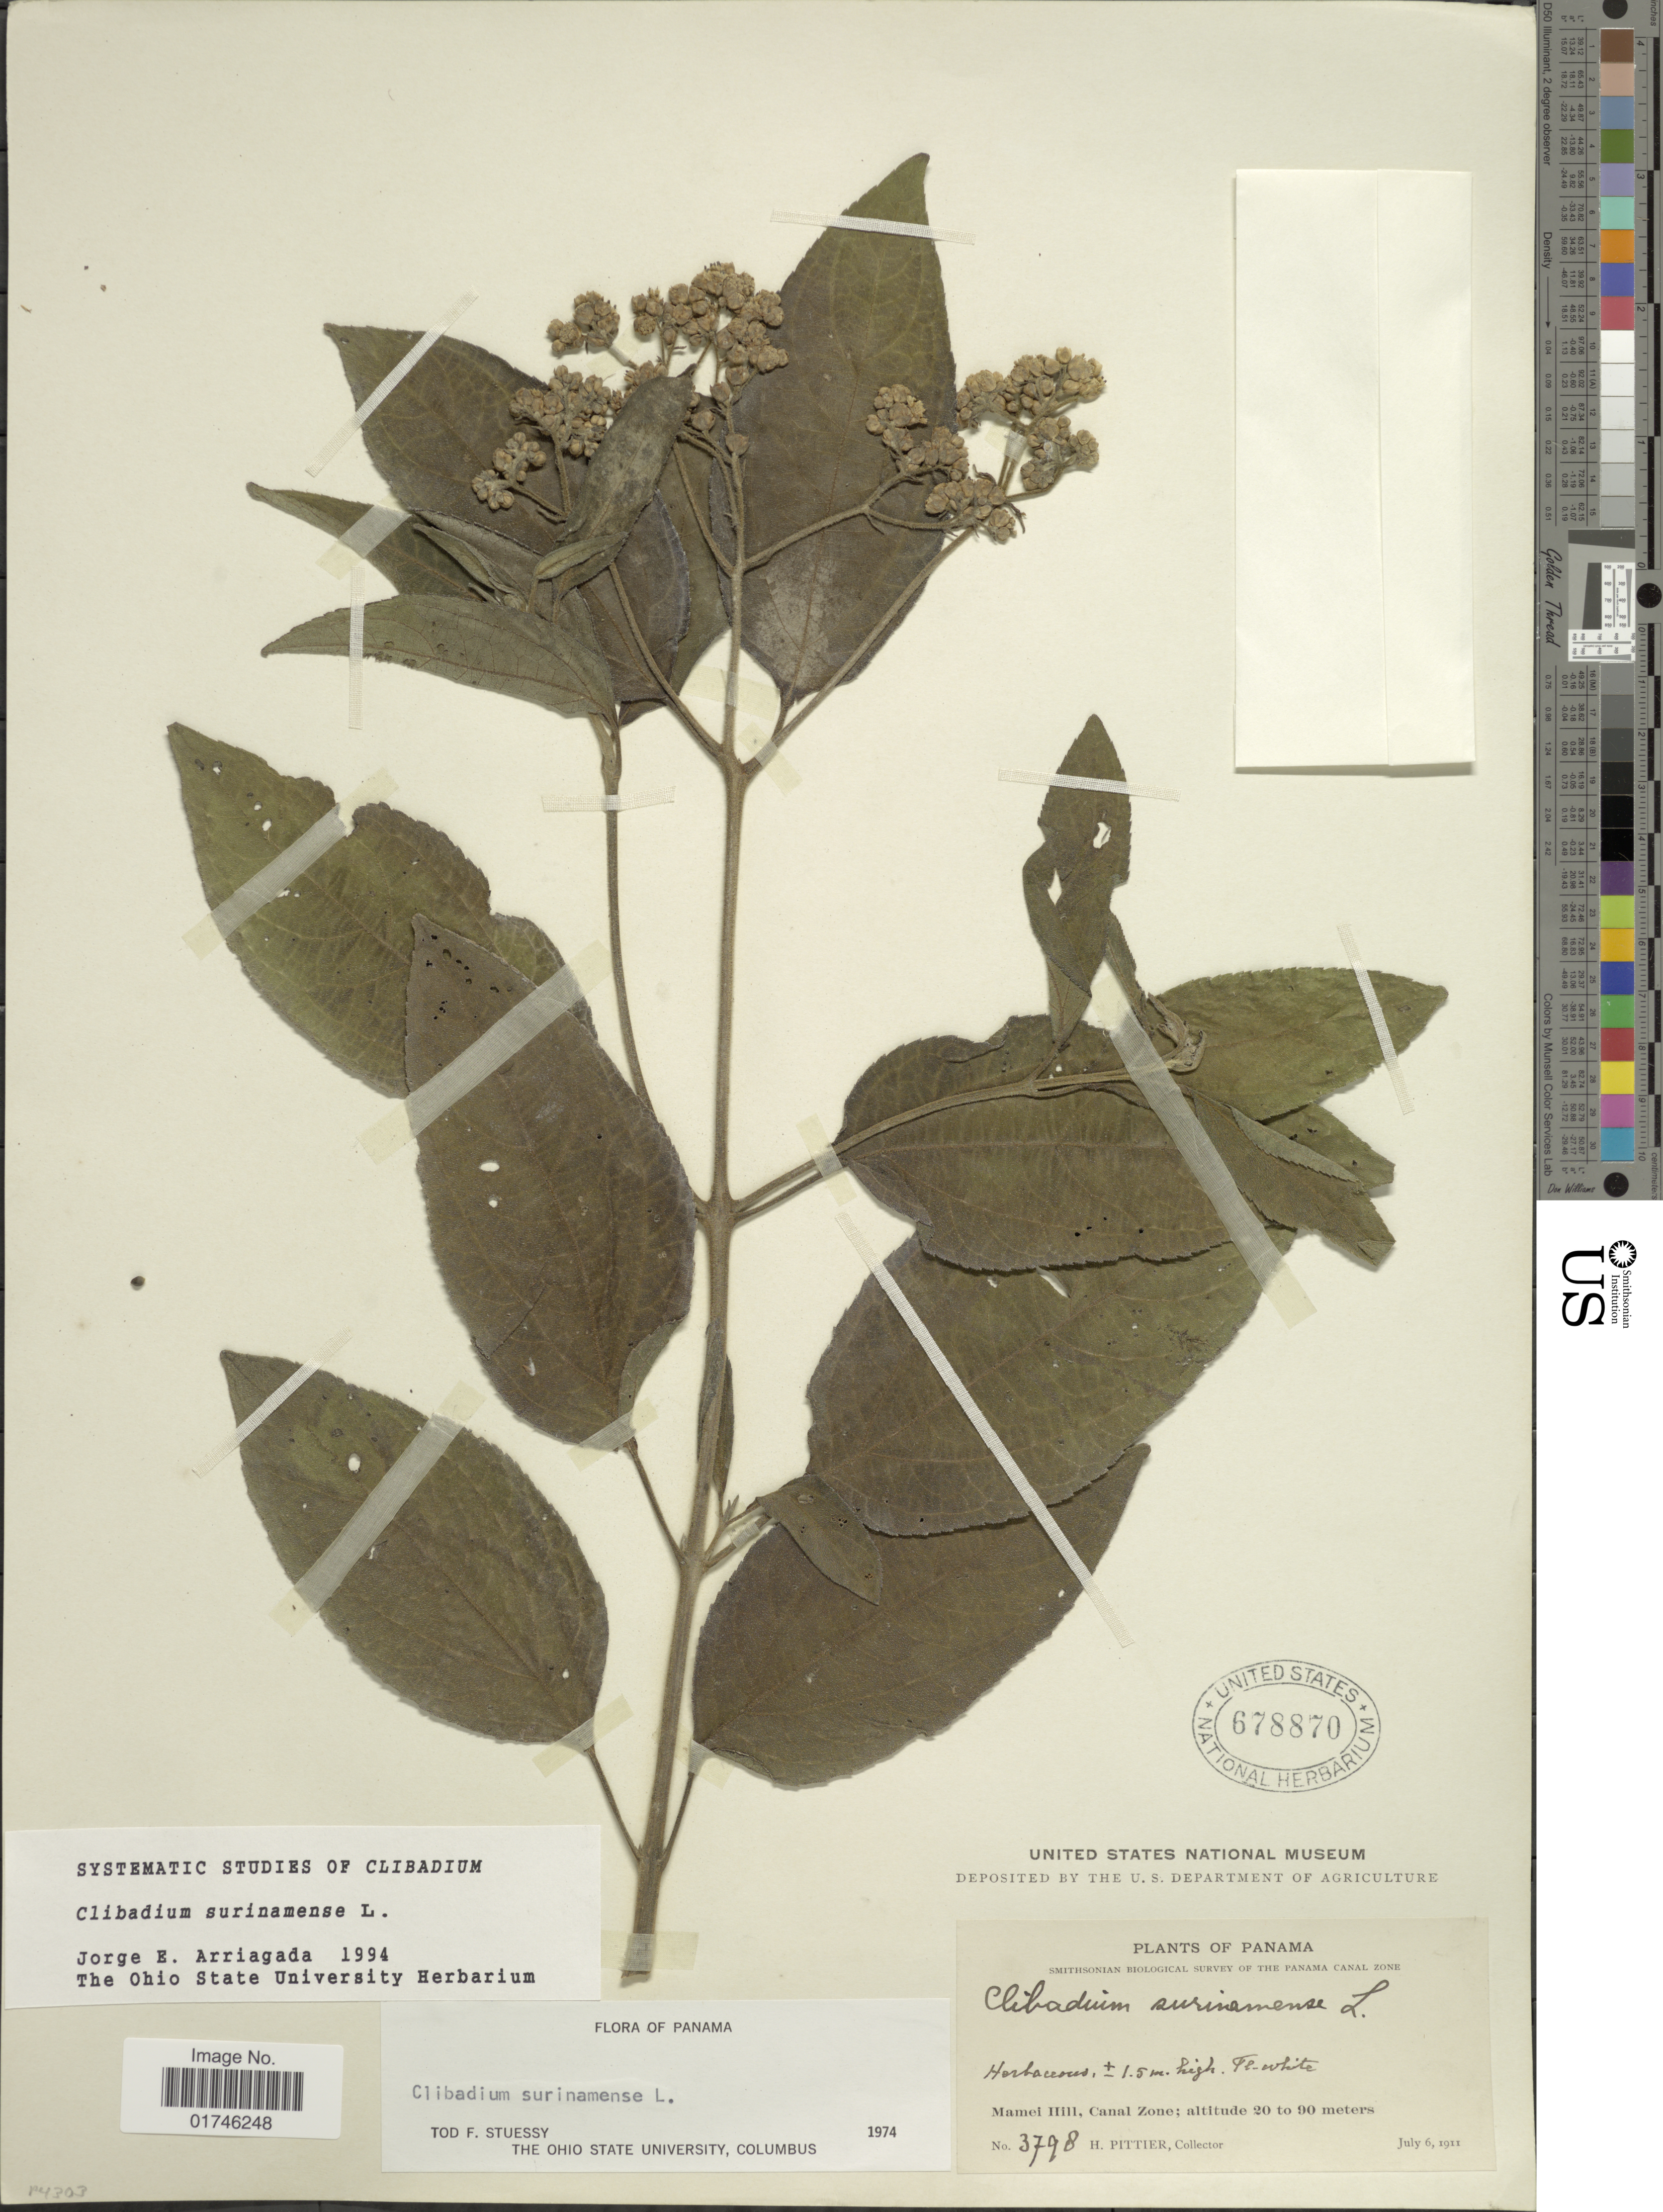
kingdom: Plantae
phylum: Tracheophyta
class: Magnoliopsida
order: Asterales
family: Asteraceae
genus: Clibadium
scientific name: Clibadium surinamense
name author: L.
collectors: C. V. Piper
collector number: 3798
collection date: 1911-07-06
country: Panama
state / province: Colón / Panamá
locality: Mamel Hill, Canal Zone.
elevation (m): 20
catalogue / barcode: US 678870